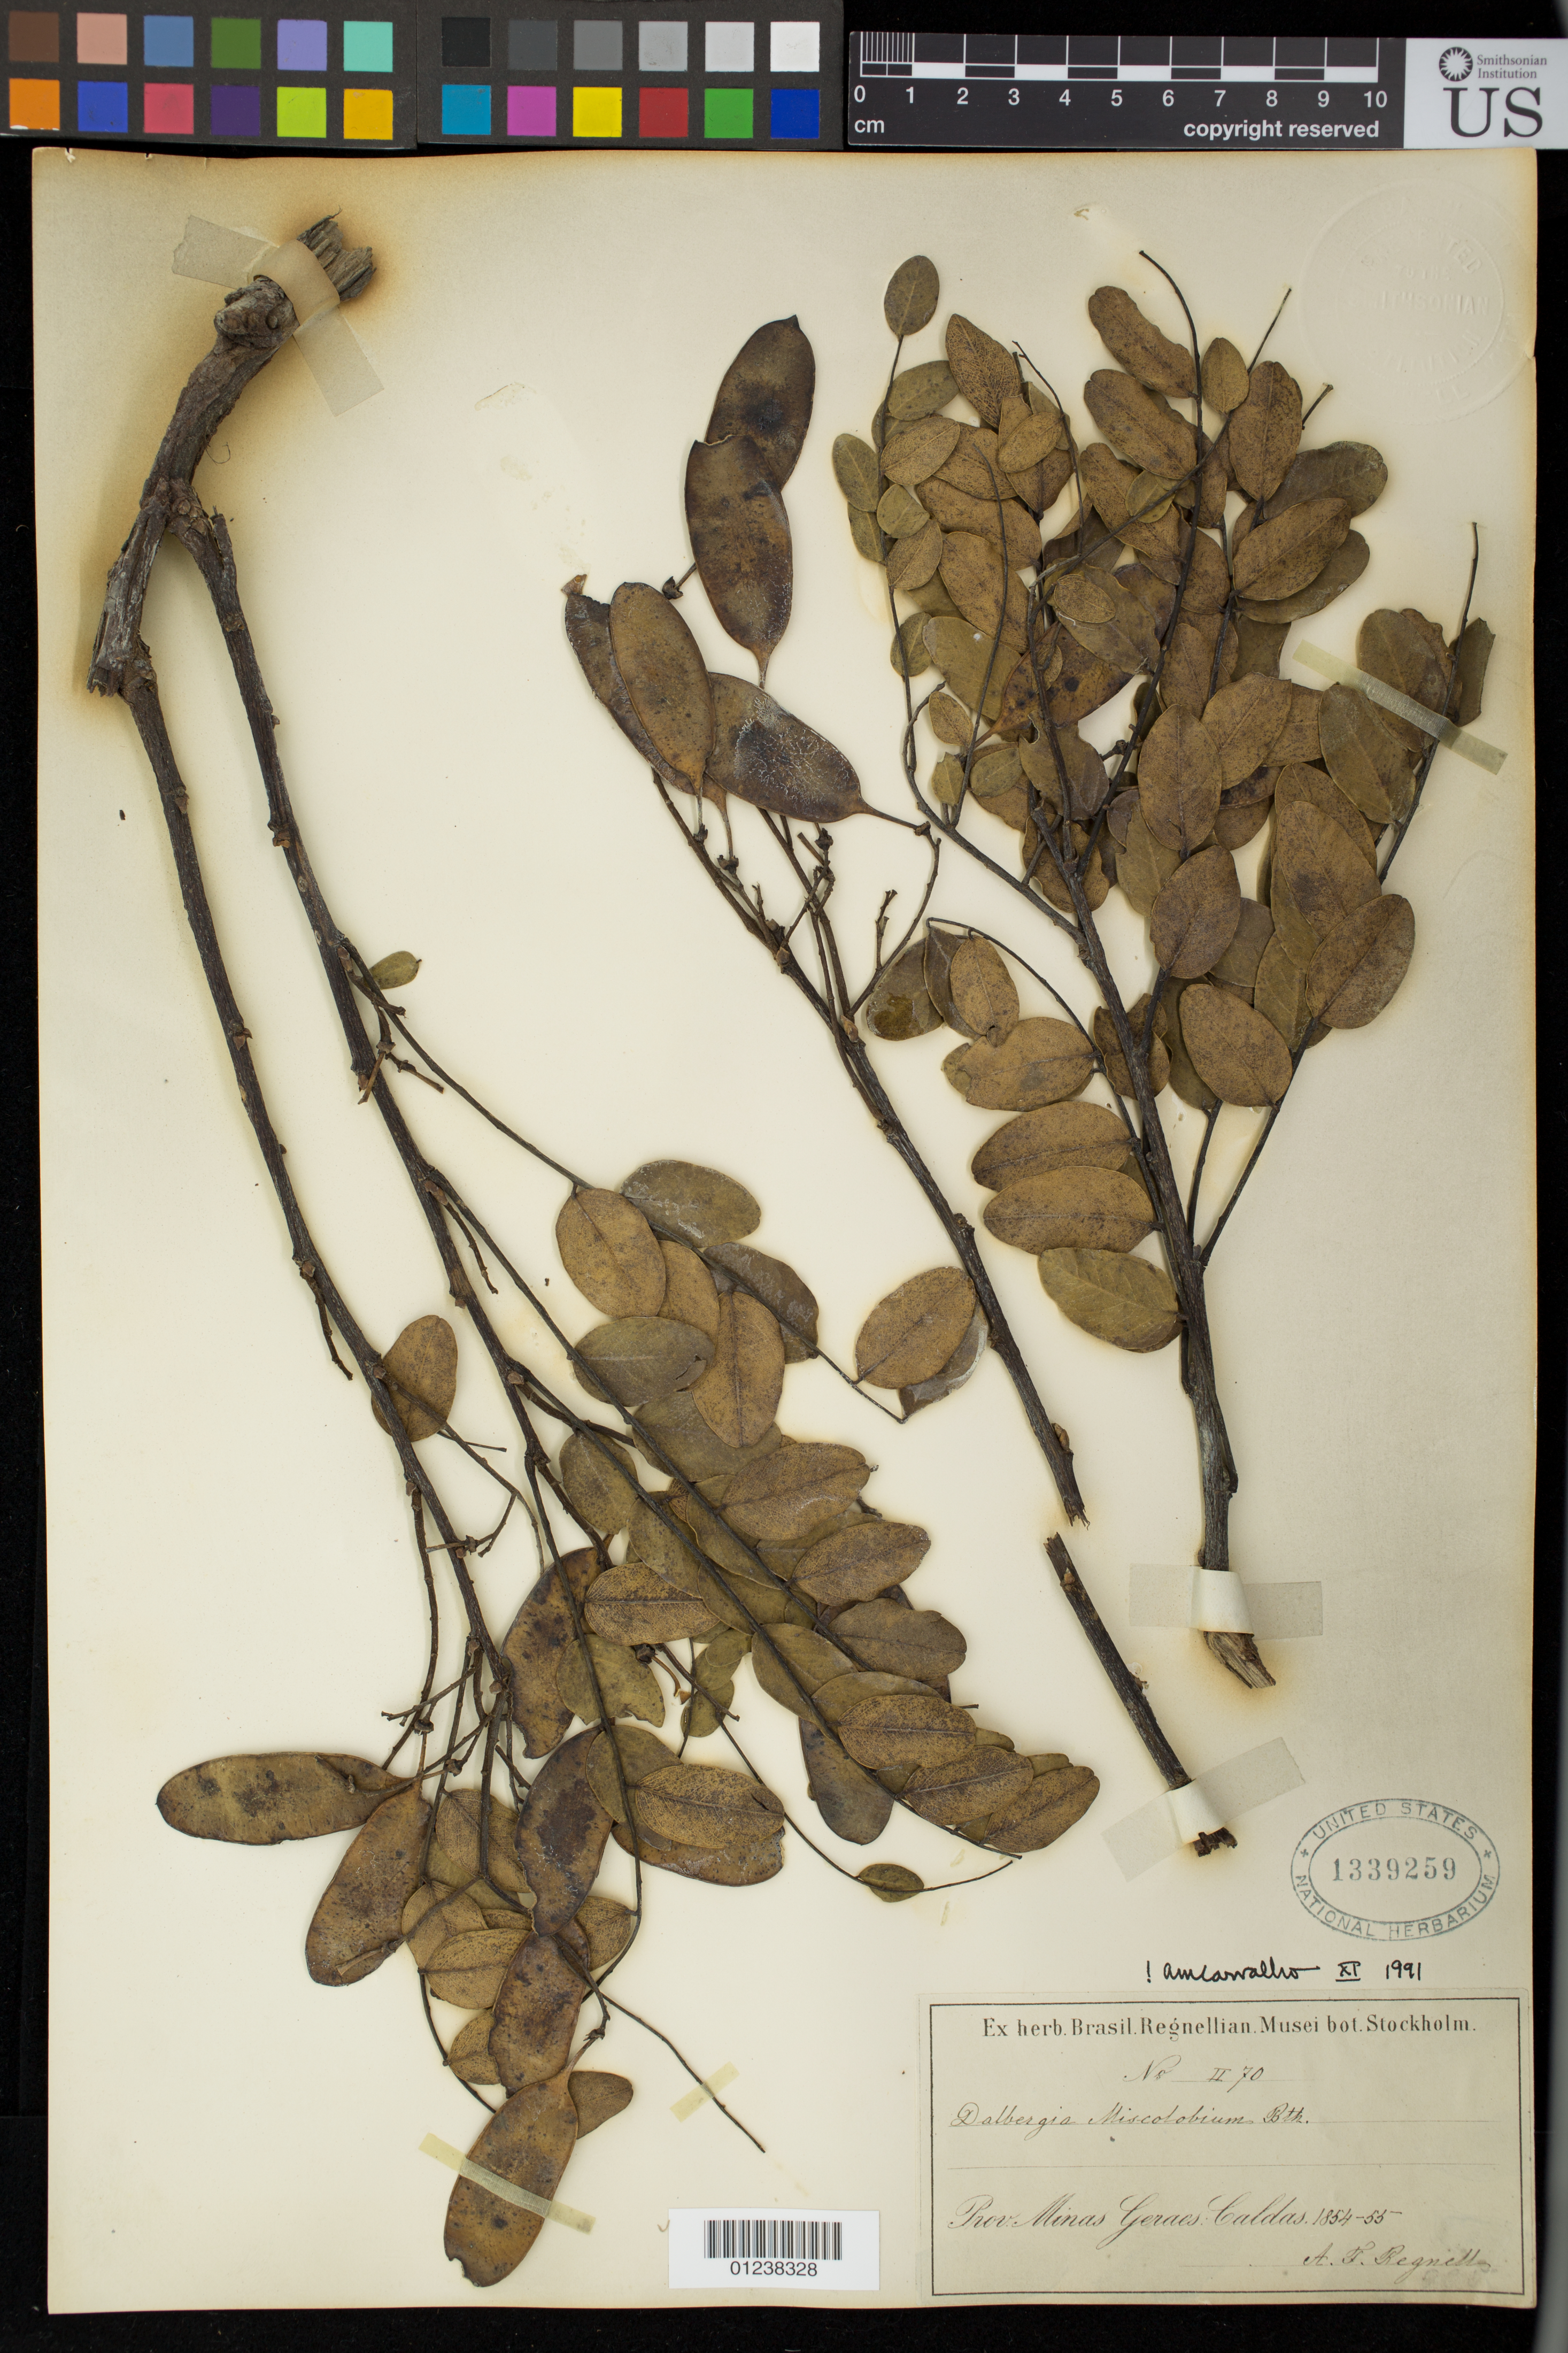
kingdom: Plantae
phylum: Tracheophyta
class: Magnoliopsida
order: Fabales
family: Fabaceae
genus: Dalbergia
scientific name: Dalbergia miscolobium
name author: Benth.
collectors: A. Regnella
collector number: II 70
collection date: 1854/1855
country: Brazil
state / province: Minas Gerais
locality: Caldas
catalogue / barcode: US 1339259